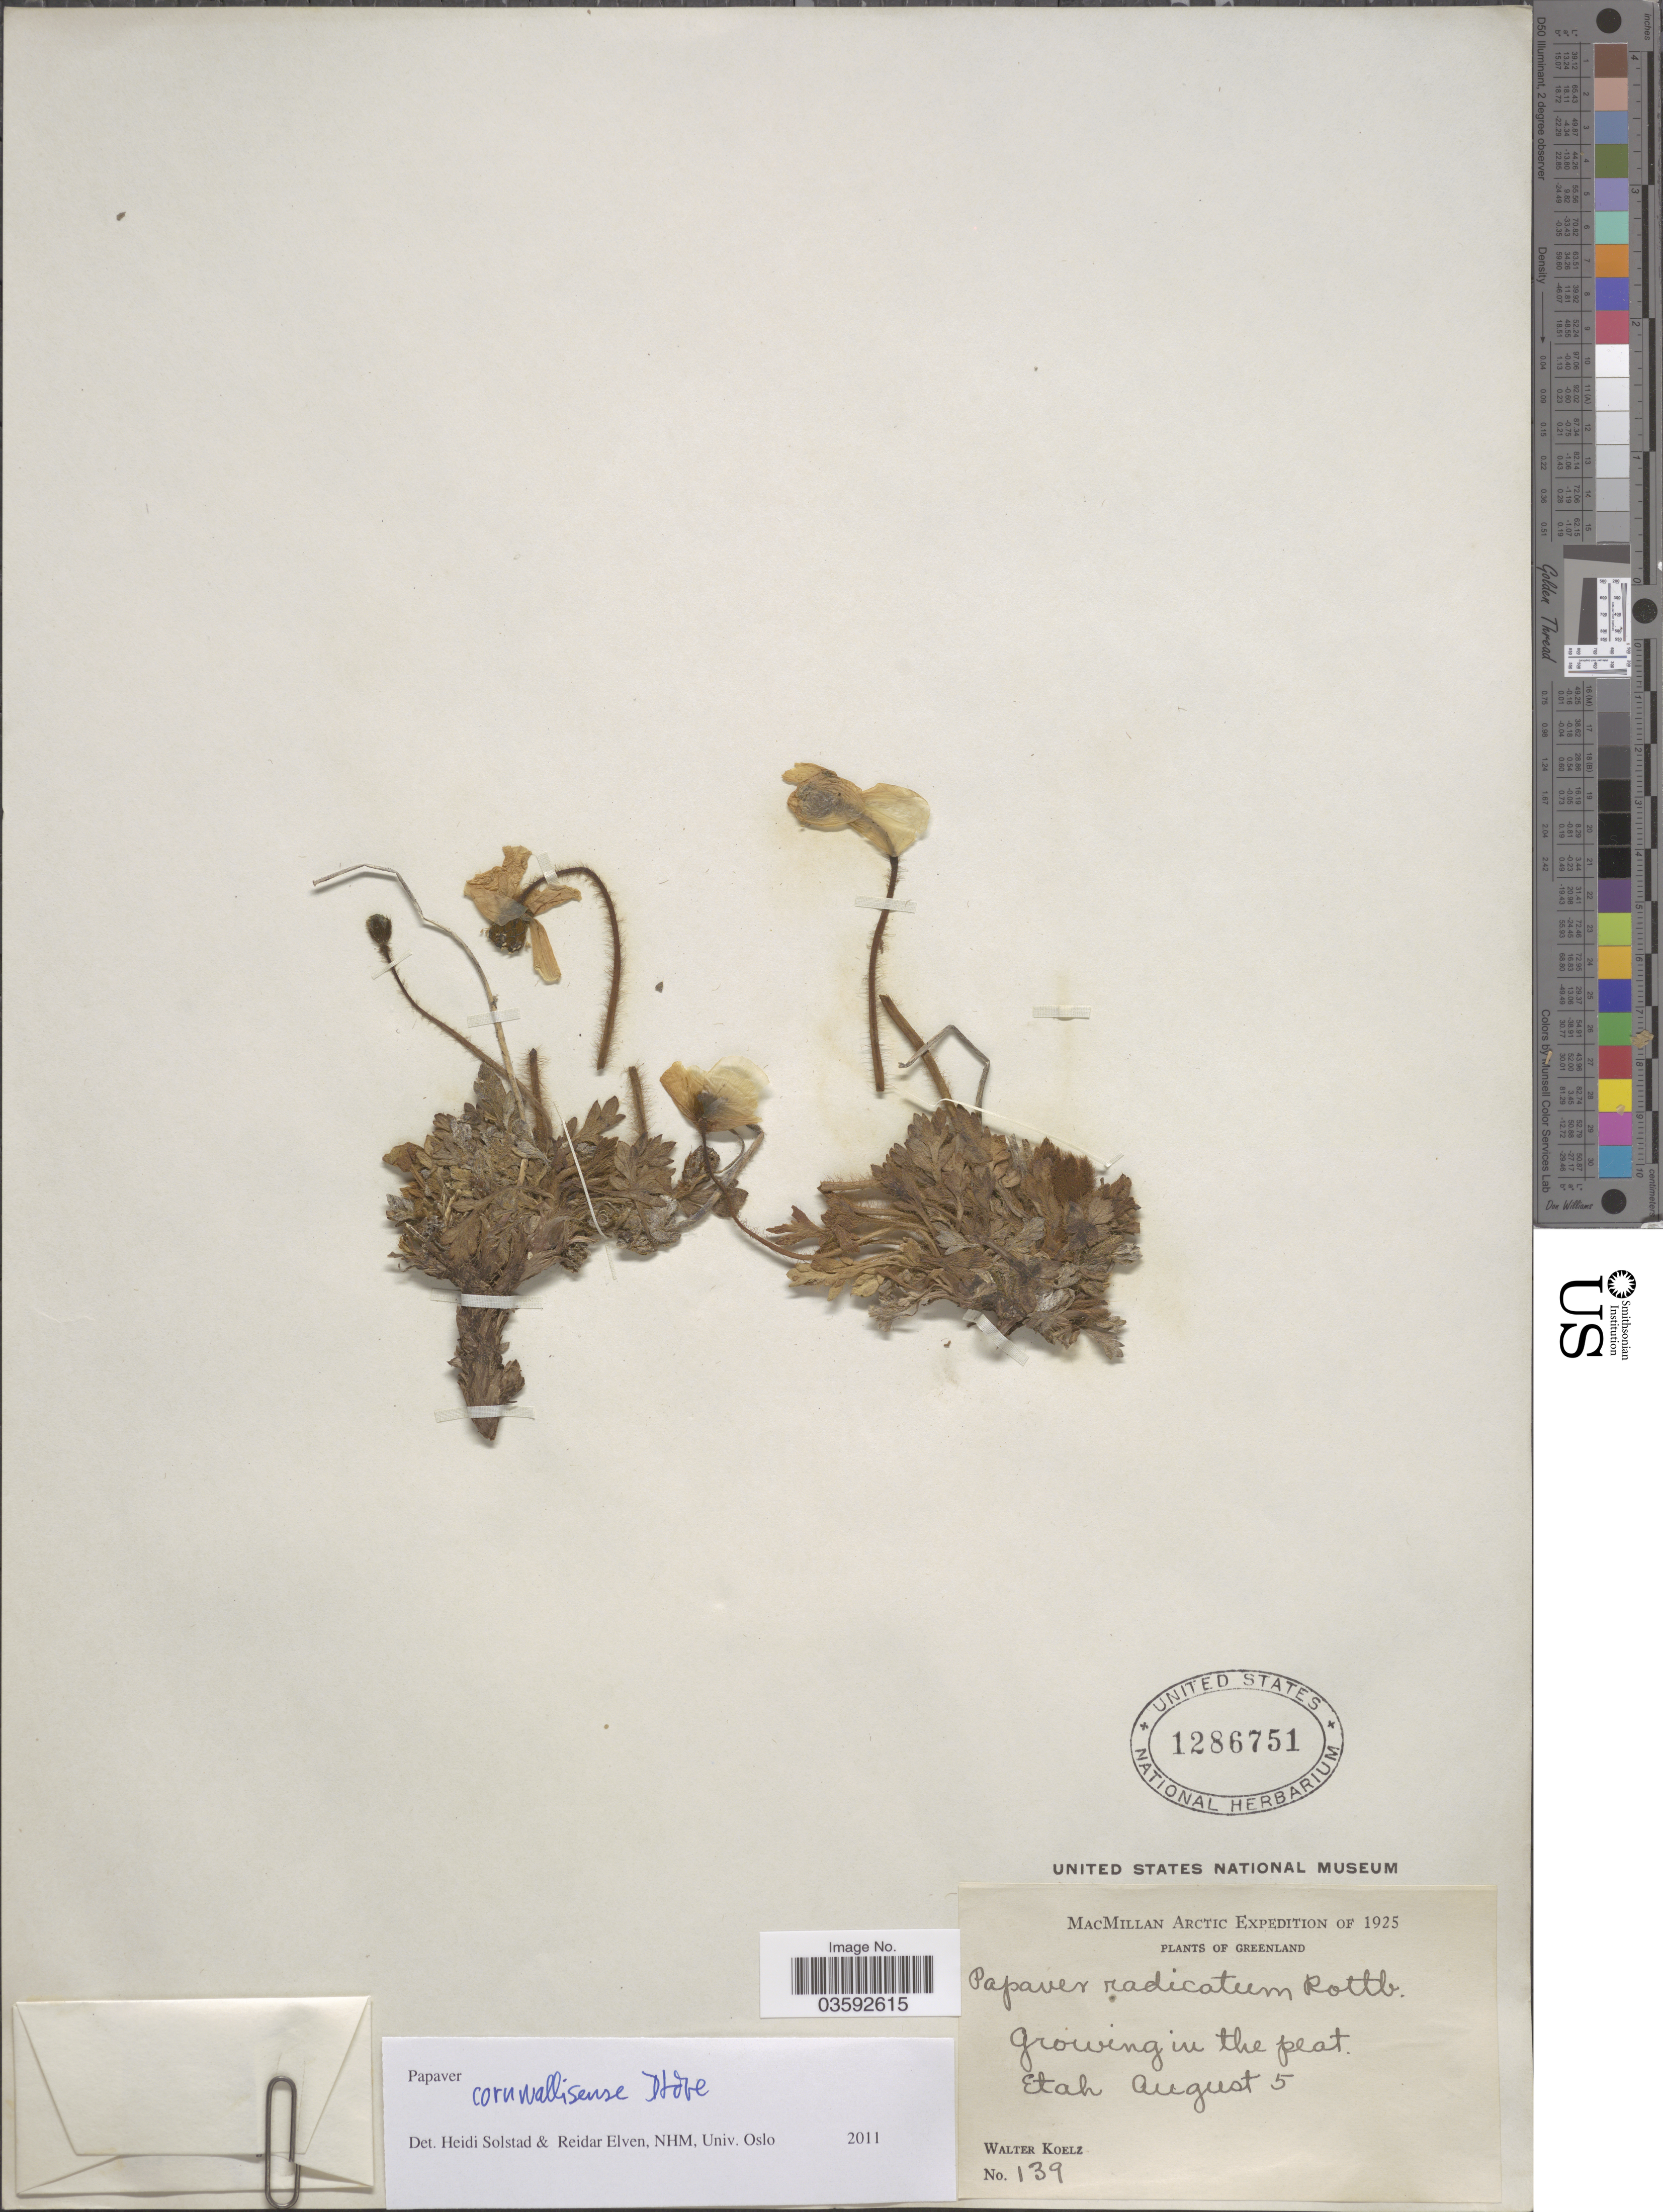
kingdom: Plantae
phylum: Tracheophyta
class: Magnoliopsida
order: Ranunculales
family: Papaveraceae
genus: Papaver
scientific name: Papaver cornwallisense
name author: D. Löve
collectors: W. N. Koelz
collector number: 139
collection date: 1925-08-05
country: Greenland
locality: Arctic. Growing in the peat. Etah.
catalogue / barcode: US 1286751